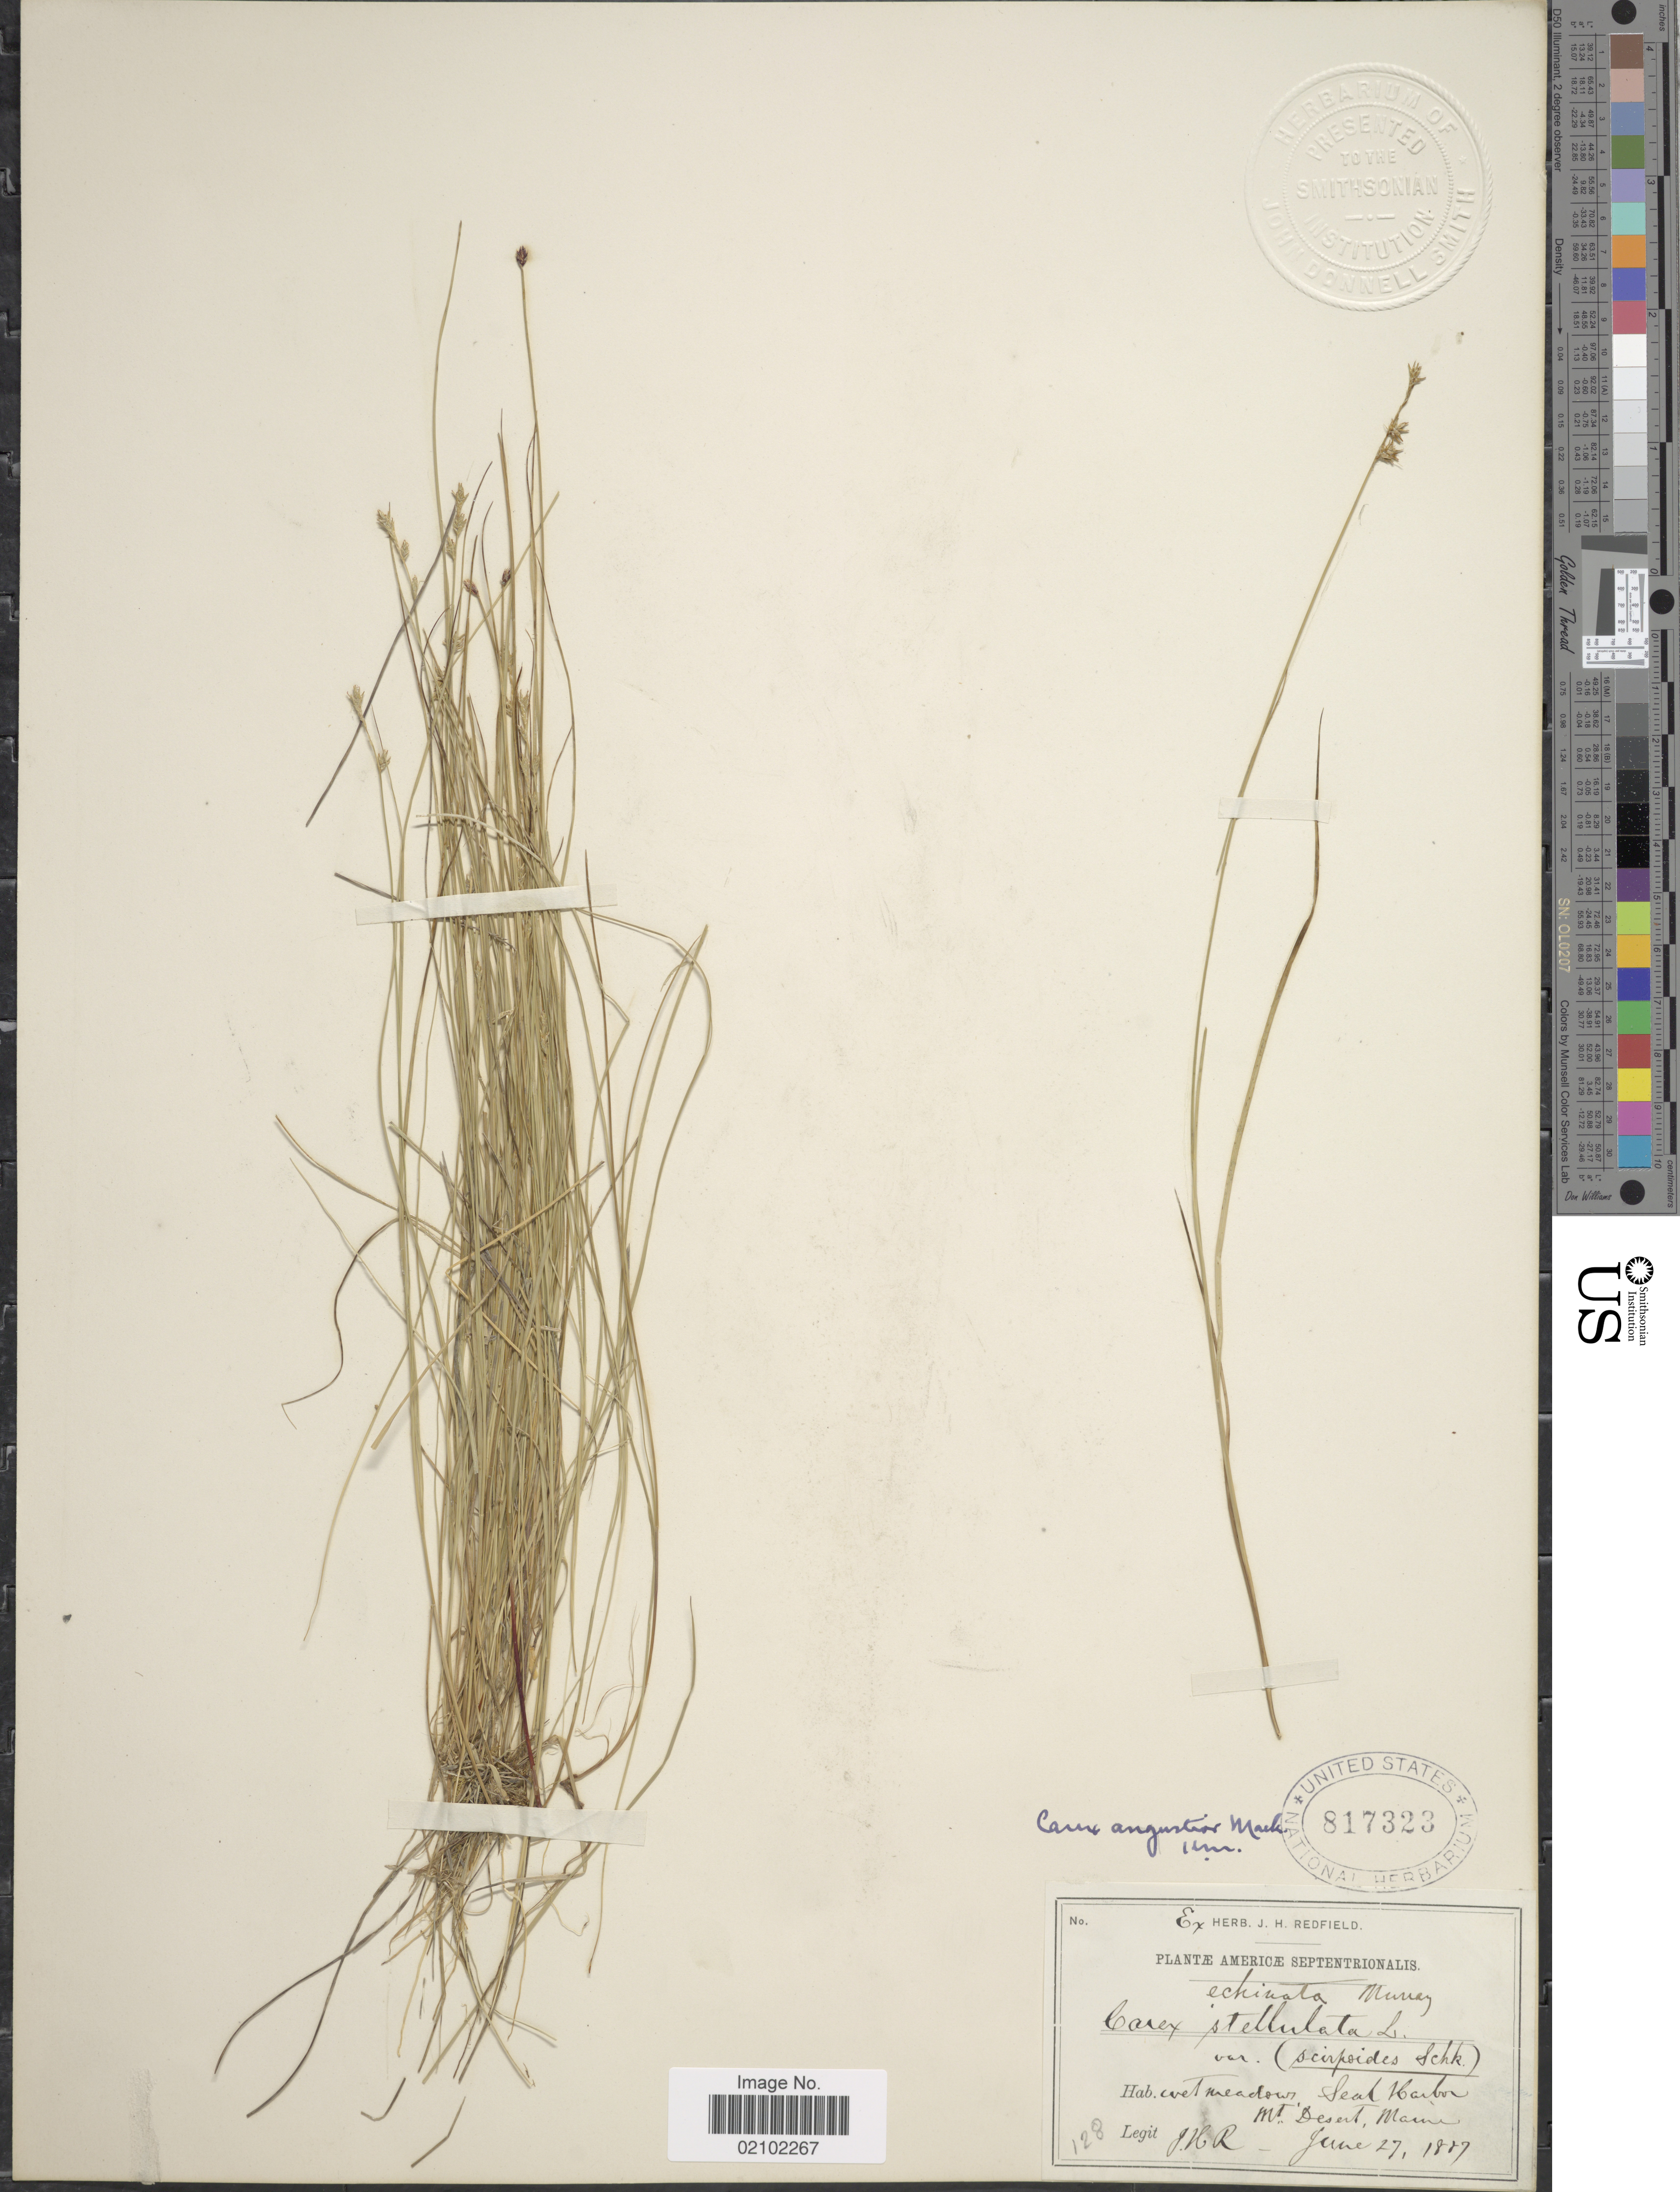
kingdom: Plantae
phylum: Tracheophyta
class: Liliopsida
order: Poales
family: Cyperaceae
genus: Carex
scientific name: Carex echinata subsp. echinata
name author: Murray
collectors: J. Redfield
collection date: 1887-06-27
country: United States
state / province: Maine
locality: Seal Harbor, Mt. Desert.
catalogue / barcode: US 817323